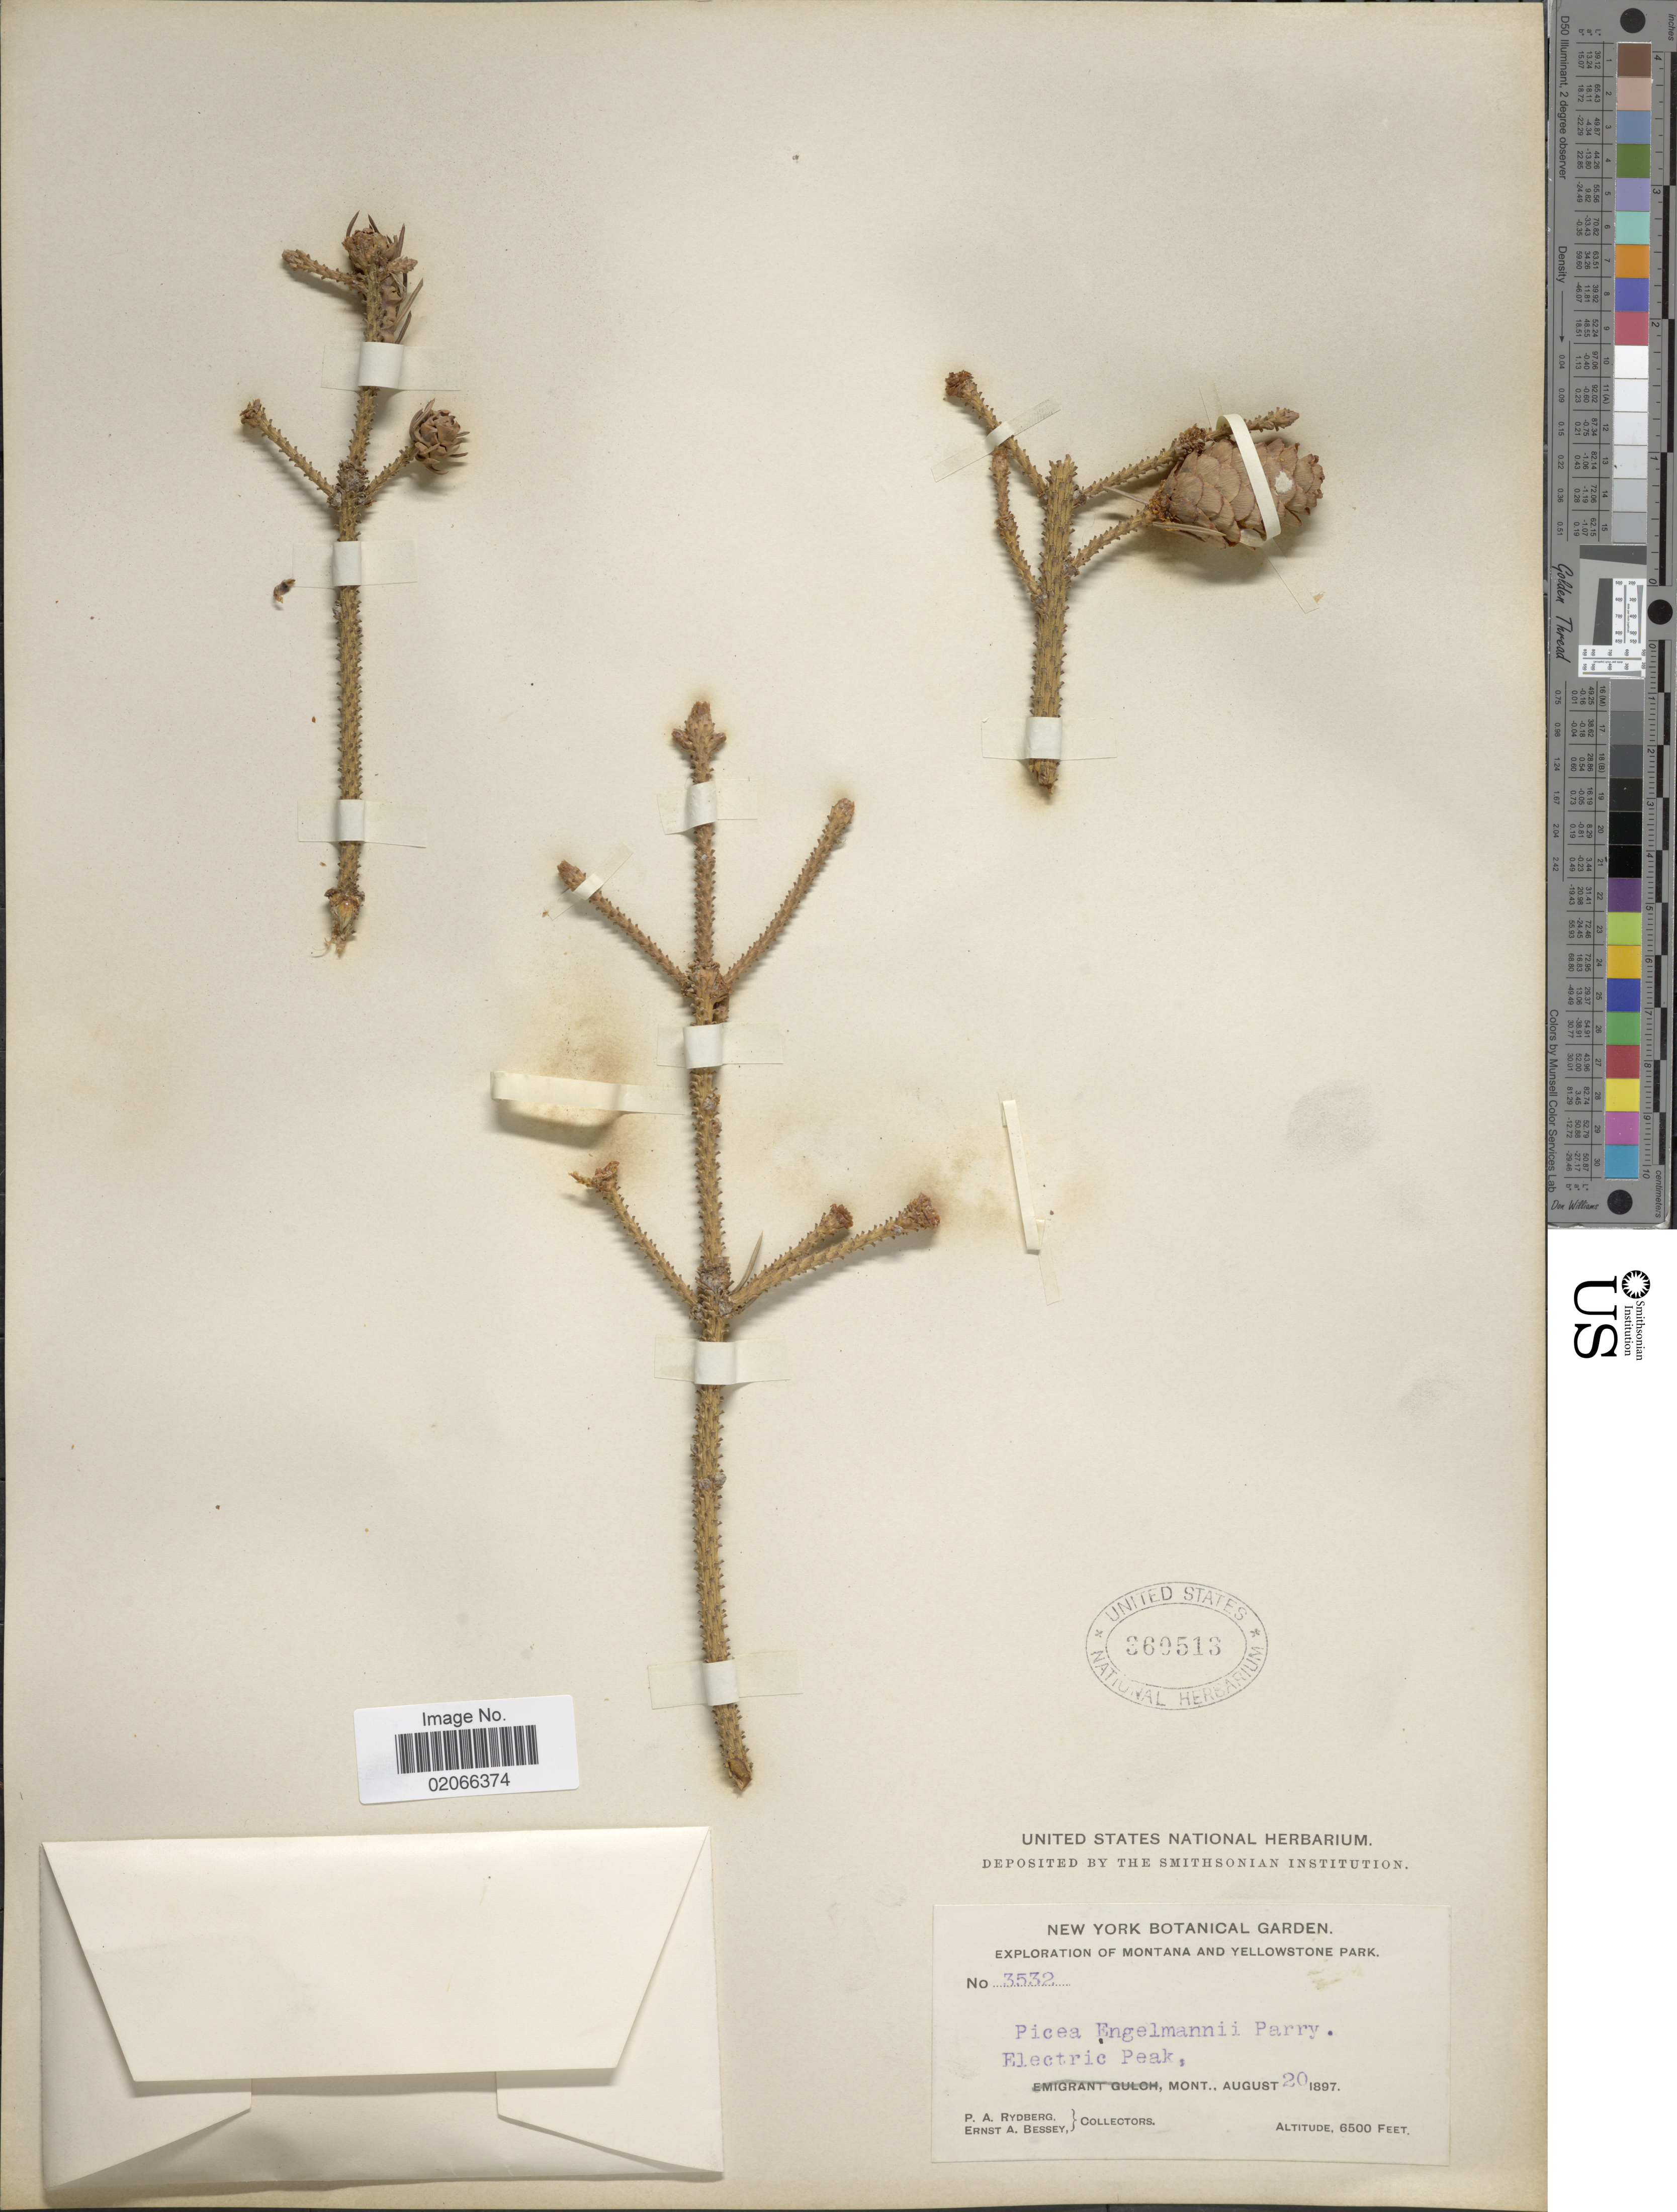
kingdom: Plantae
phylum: Tracheophyta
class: Pinopsida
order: Pinales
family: Pinaceae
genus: Picea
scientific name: Picea engelmannii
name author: Parry ex Engelm.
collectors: P. A. Rydberg & E. A. Bessey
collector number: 3532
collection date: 1897-08-20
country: United States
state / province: Montana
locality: Yellowstone Park, Electric Peak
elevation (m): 1829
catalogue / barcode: US 360513